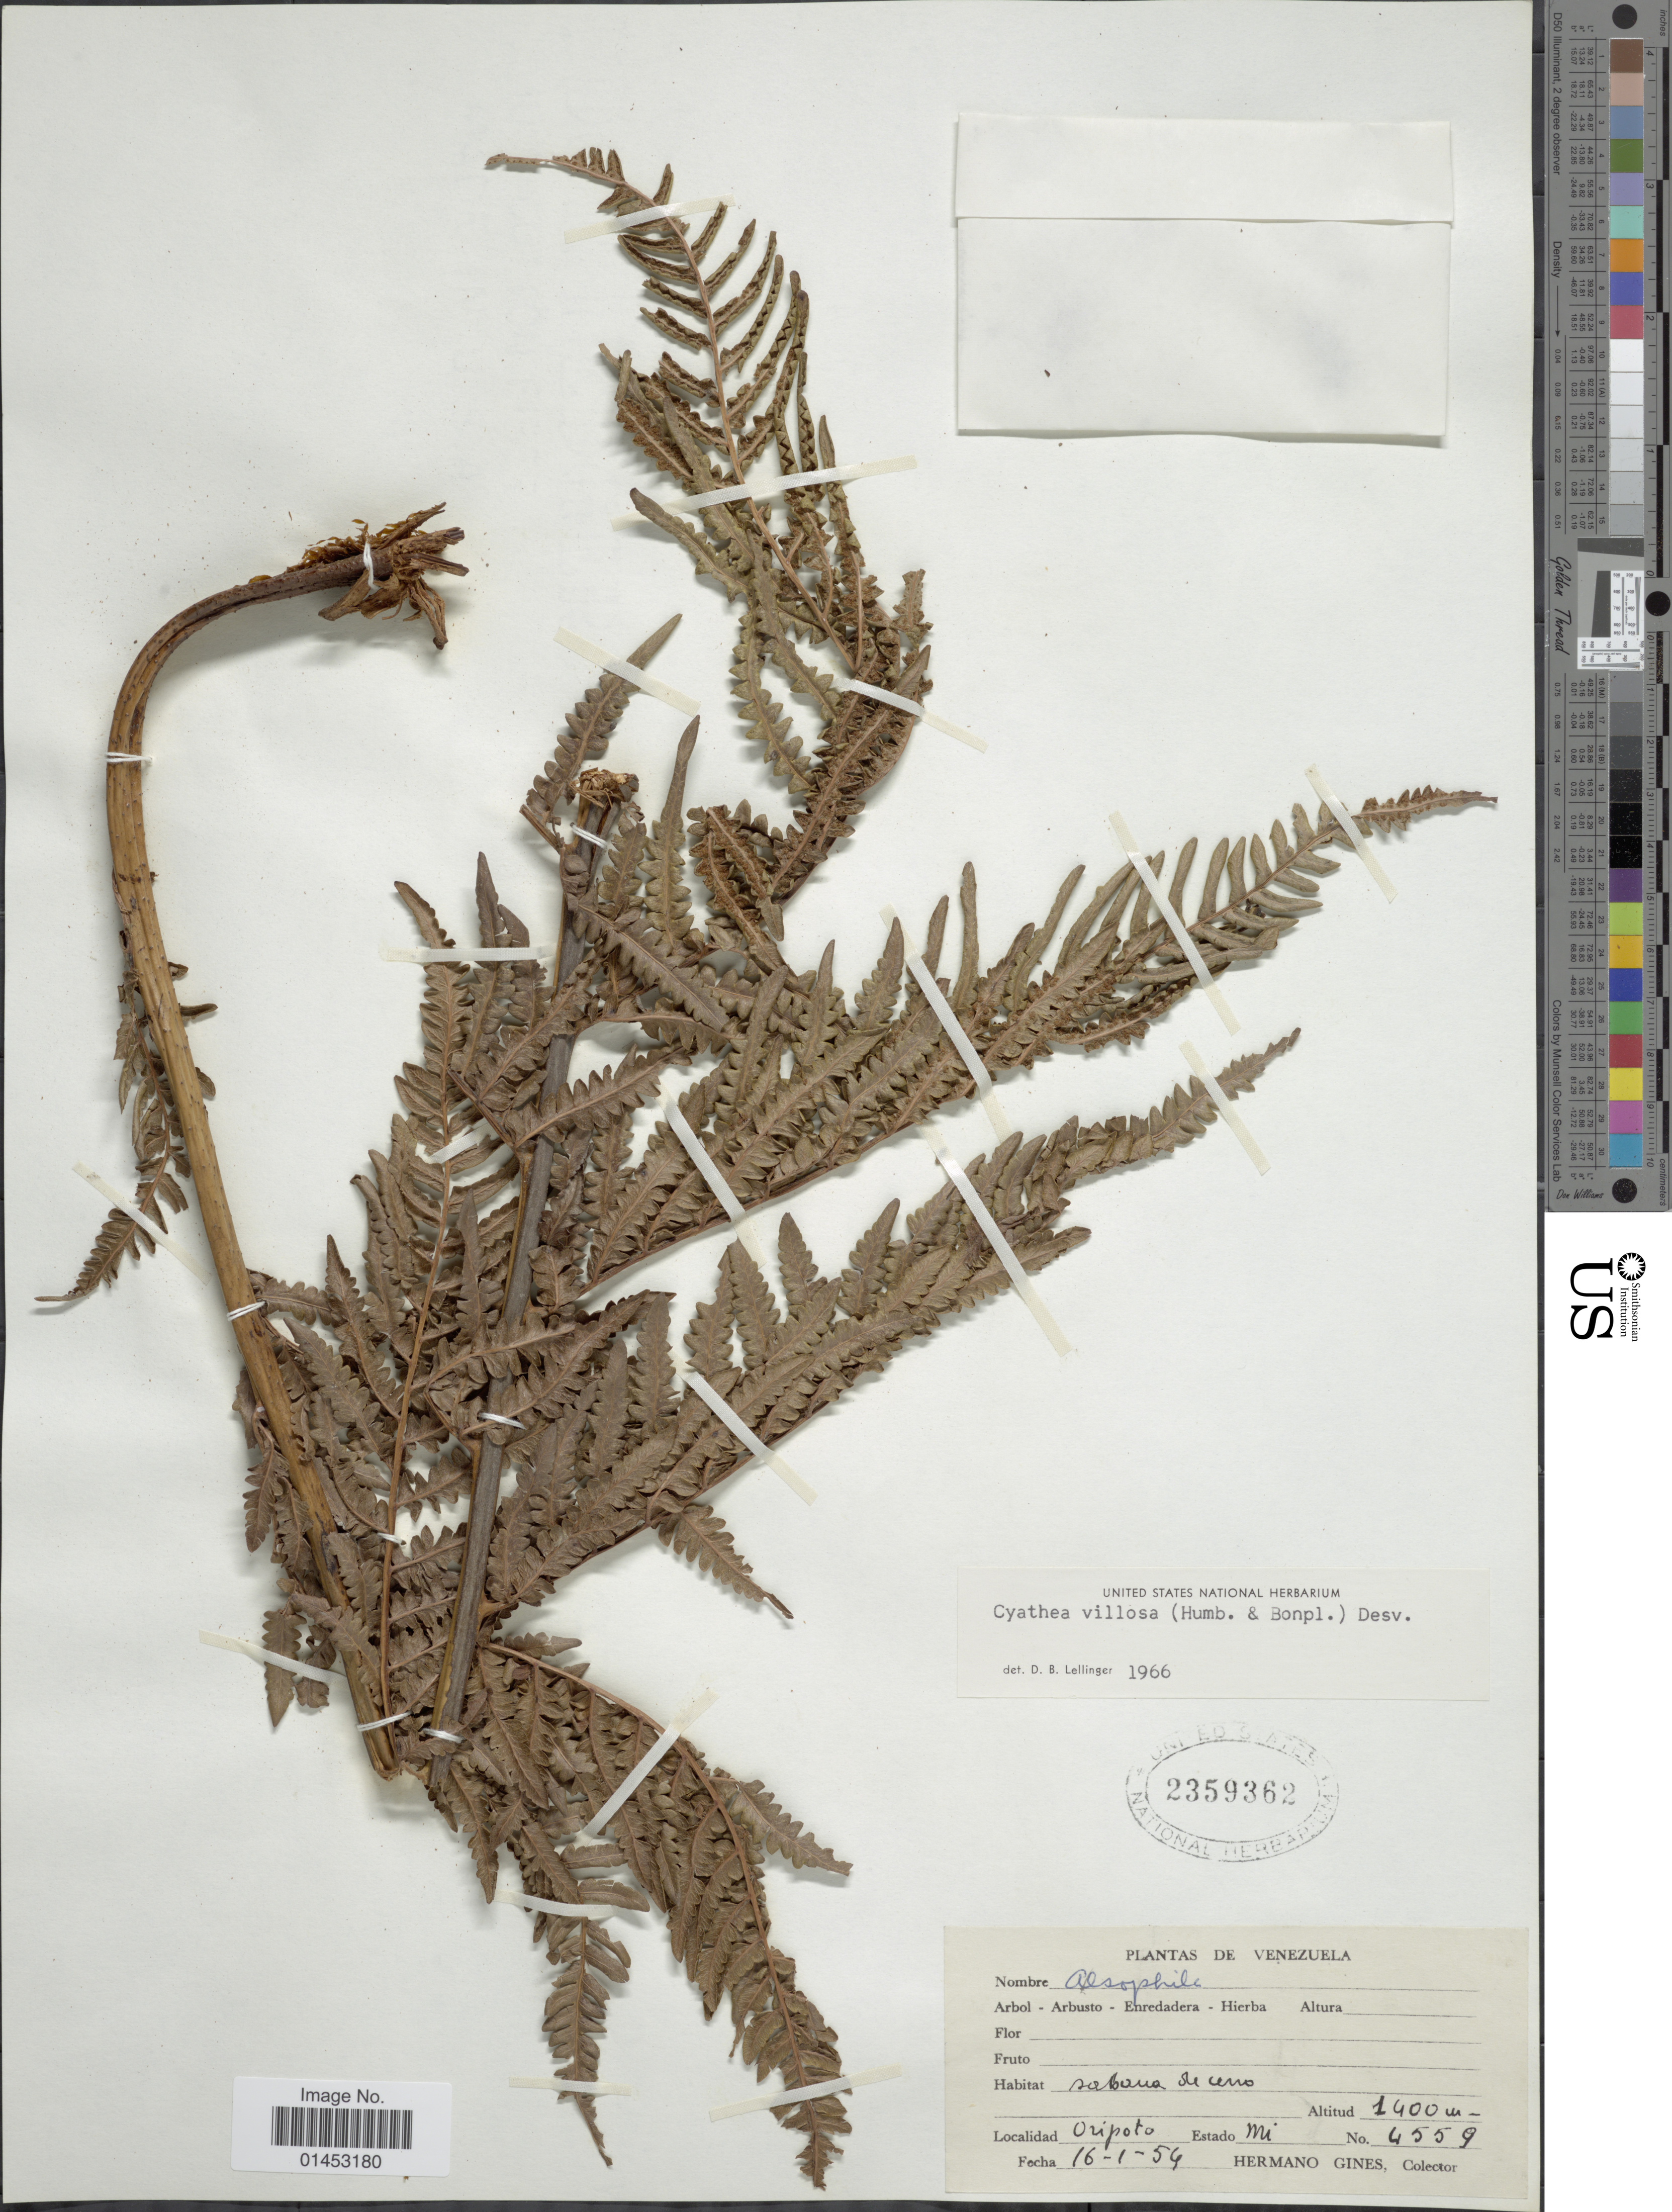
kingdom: Plantae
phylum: Tracheophyta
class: Polypodiopsida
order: Cyatheales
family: Cyatheaceae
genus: Cyathea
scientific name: Cyathea villosa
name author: Humb. & Bonpl. ex Willd.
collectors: Bro. Gines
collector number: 4559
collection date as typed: Transcribed d/m/y: 16/1/54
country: Venezuela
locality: Oripoto, Estado Mi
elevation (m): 1400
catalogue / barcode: US 2359362